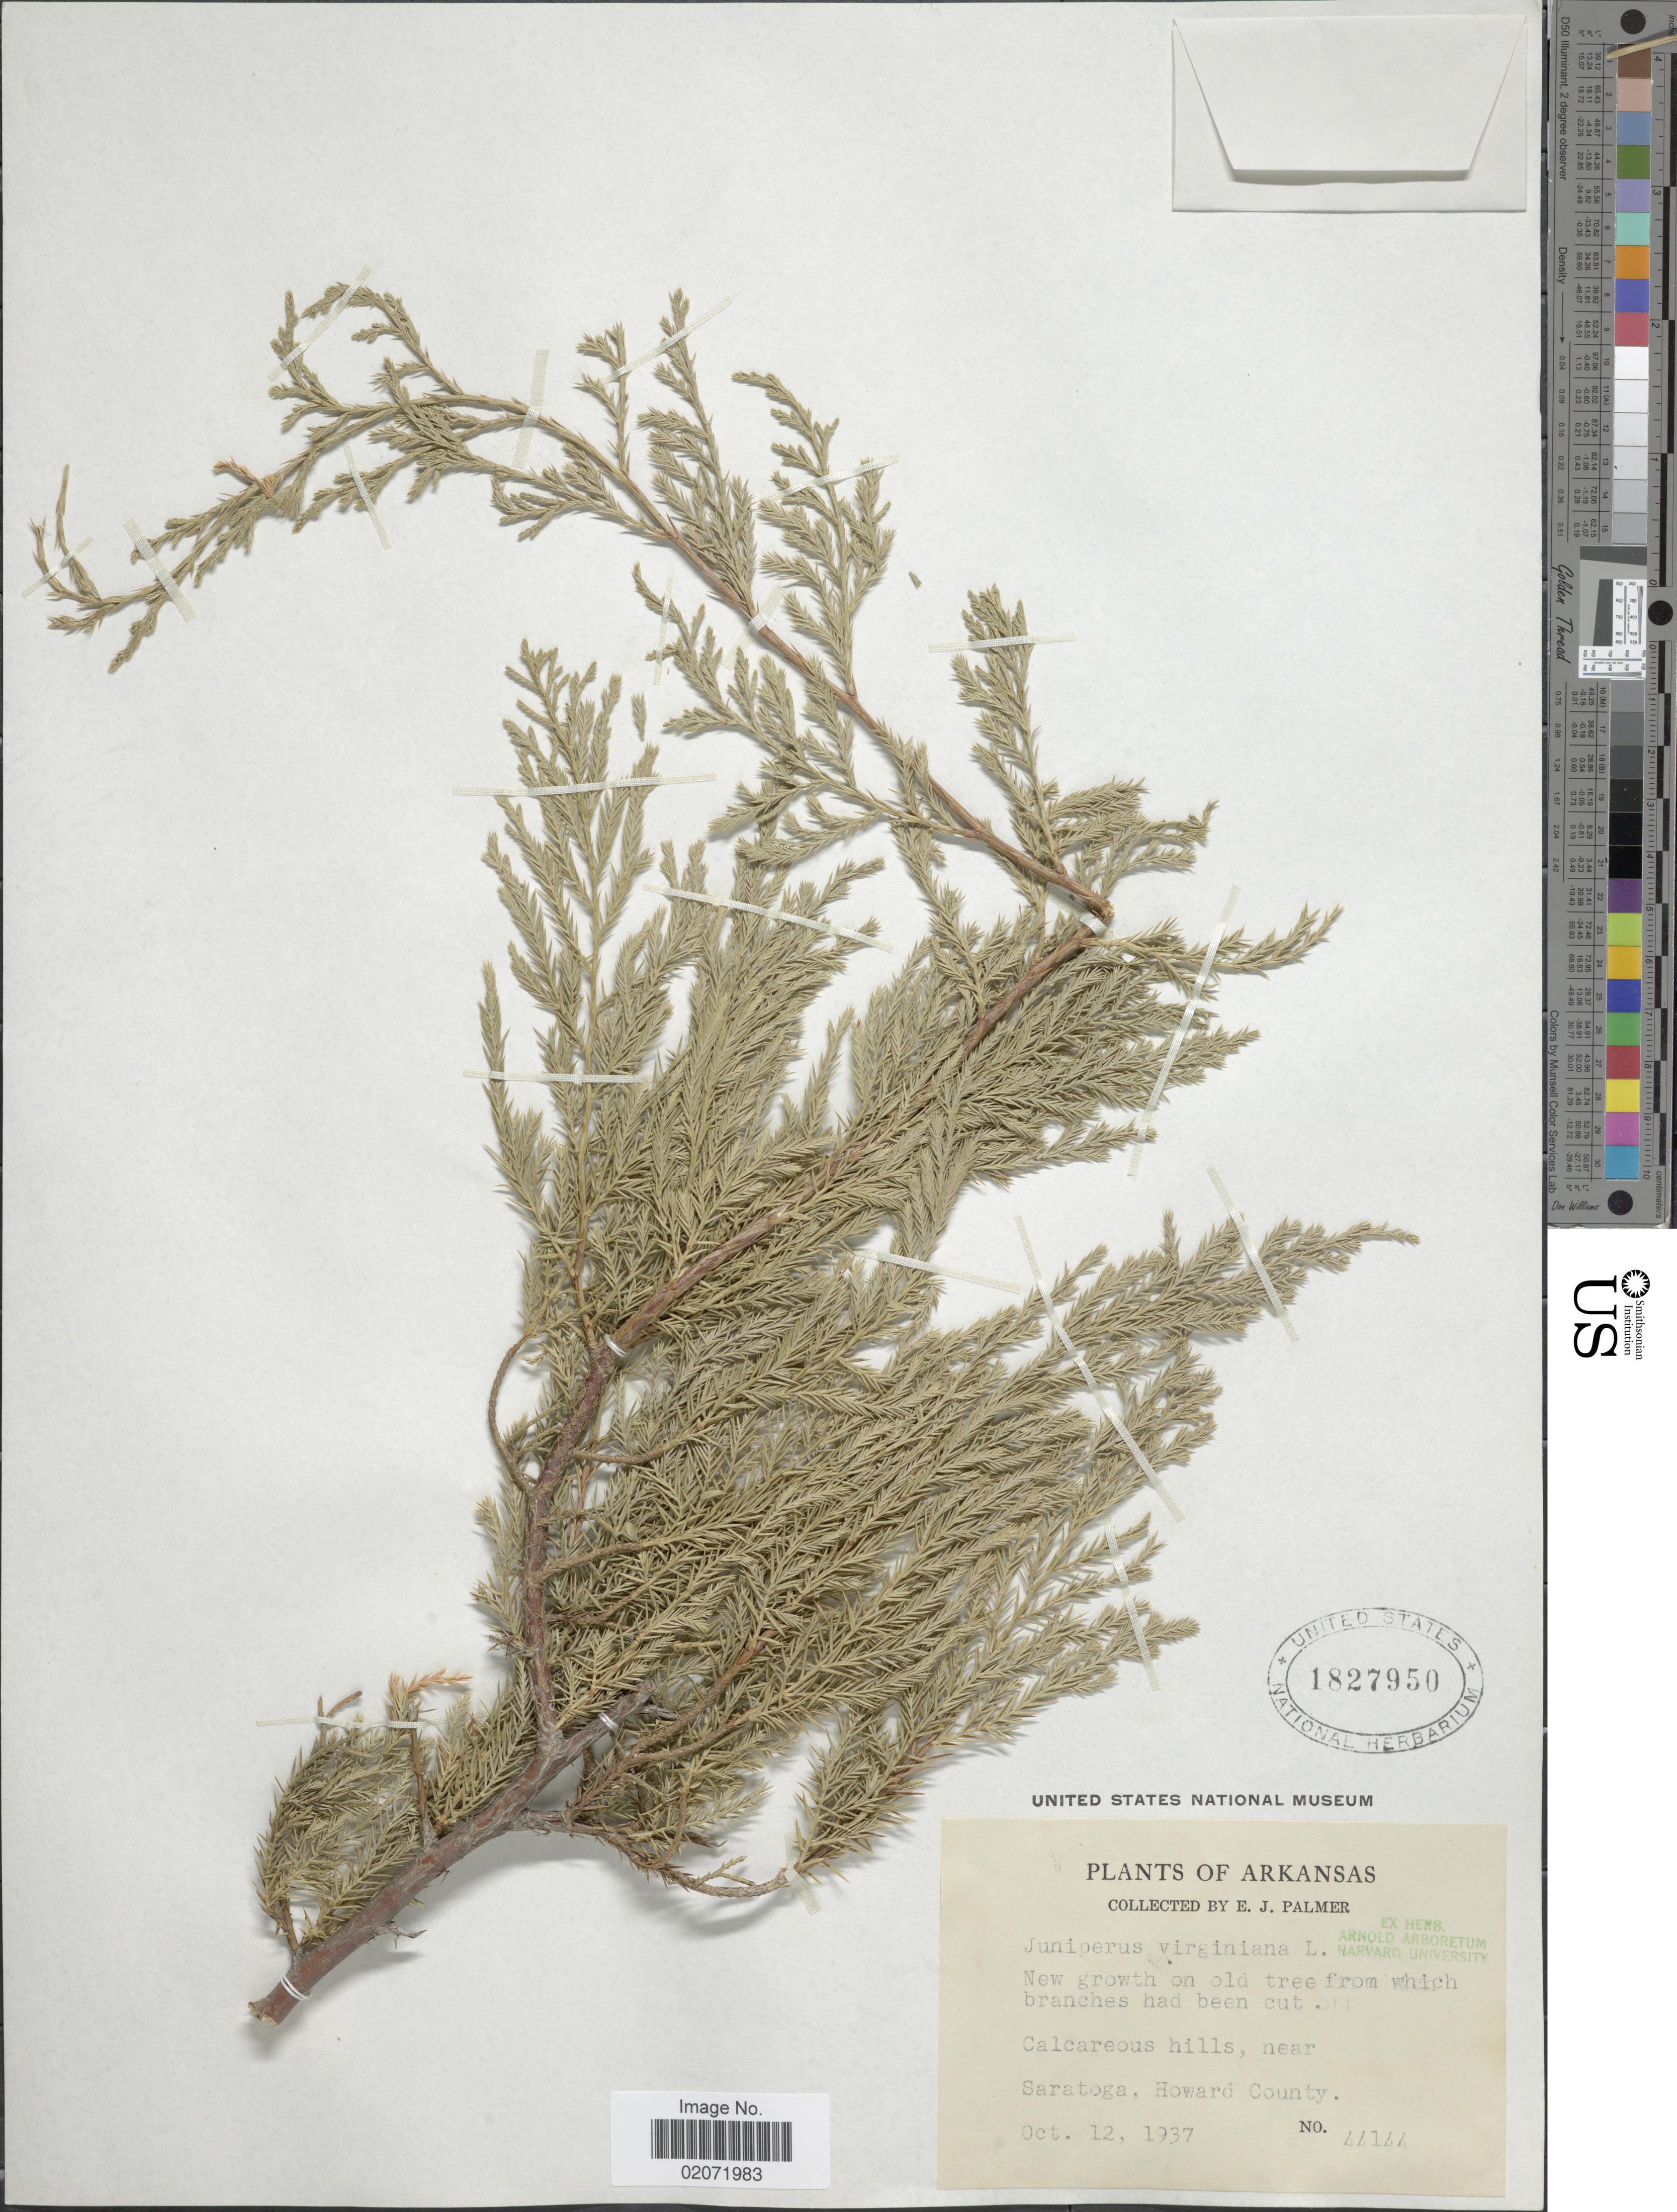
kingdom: Plantae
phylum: Tracheophyta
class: Pinopsida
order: Pinales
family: Cupressaceae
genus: Juniperus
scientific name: Juniperus virginiana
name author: L.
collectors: E. J. Palmer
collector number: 44144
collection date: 1937-10-12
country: United States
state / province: Arkansas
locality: Near Saratoga, Howard County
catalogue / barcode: US 1827950